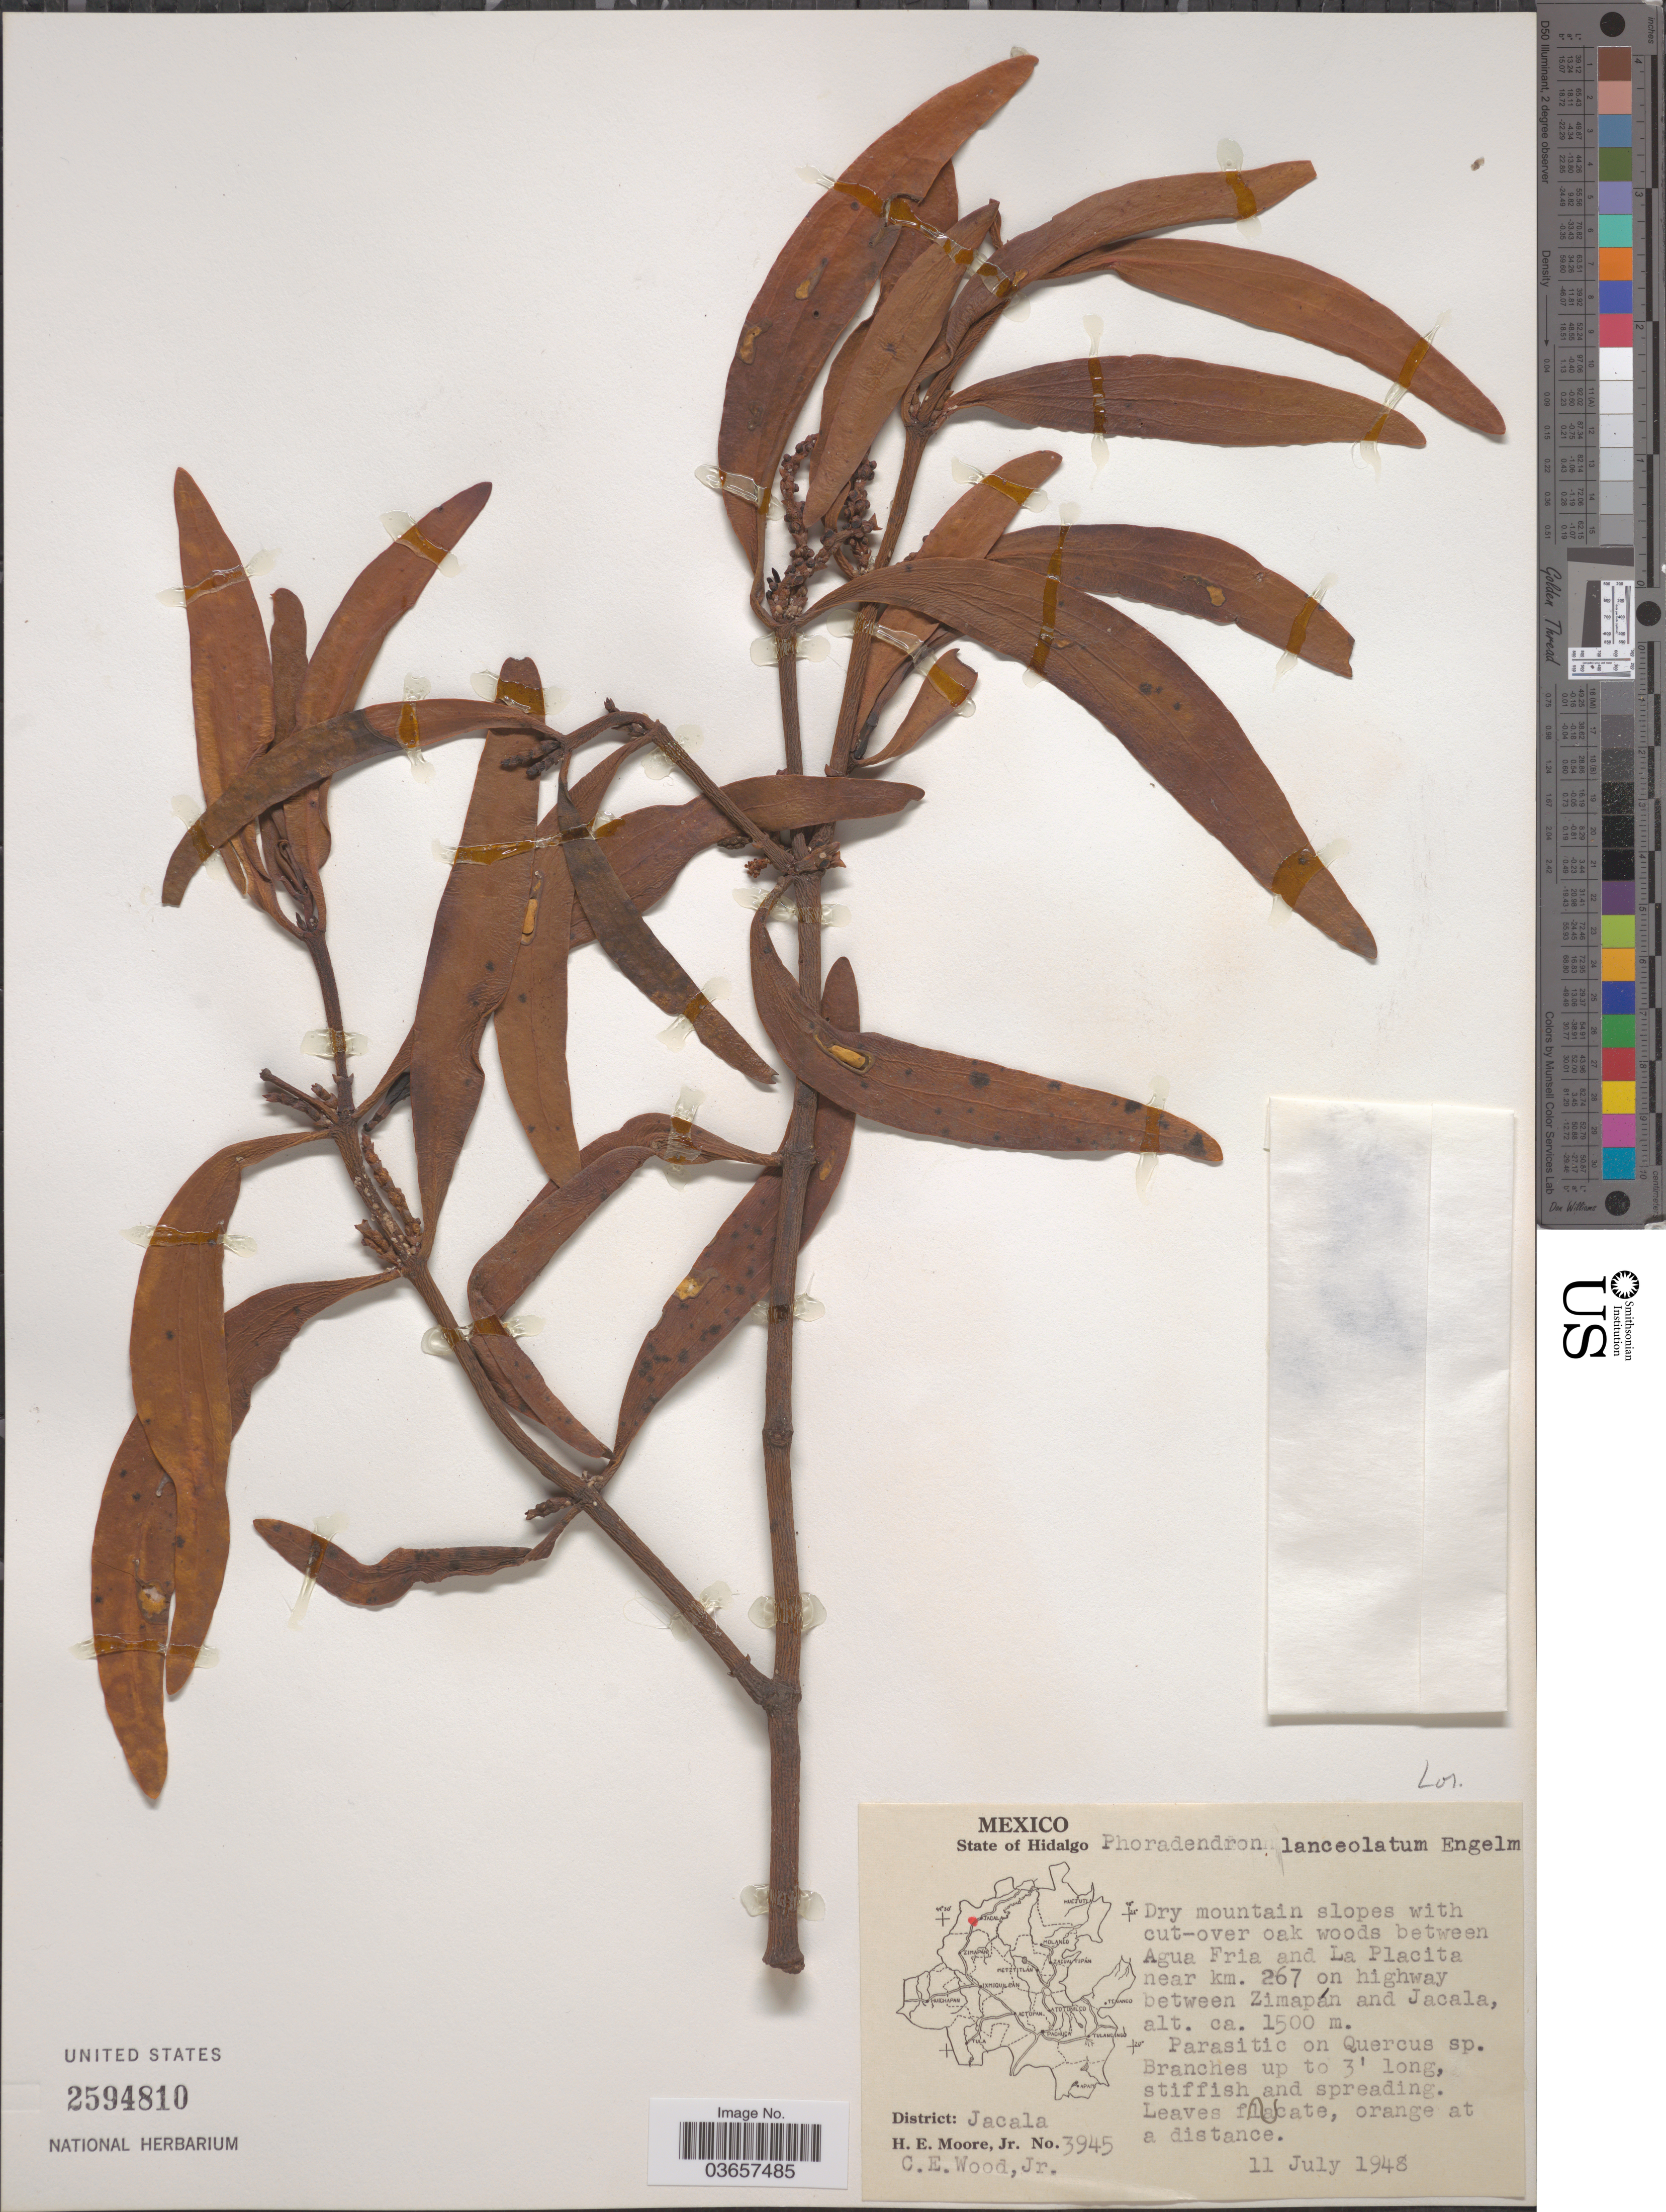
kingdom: Plantae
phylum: Tracheophyta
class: Magnoliopsida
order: Santalales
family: Viscaceae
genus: Phoradendron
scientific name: Phoradendron lanceolatum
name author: Engelm.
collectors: H. Moore & C. Wood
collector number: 3945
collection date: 1948-07-11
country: Mexico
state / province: Hidalgo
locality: Dry mountain slopes with cut-over oak woods between Agua Fria and La Placita near km. 267 on highway between Zimapán and Jacala. District: Jacala.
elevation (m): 1500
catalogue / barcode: US 2594810